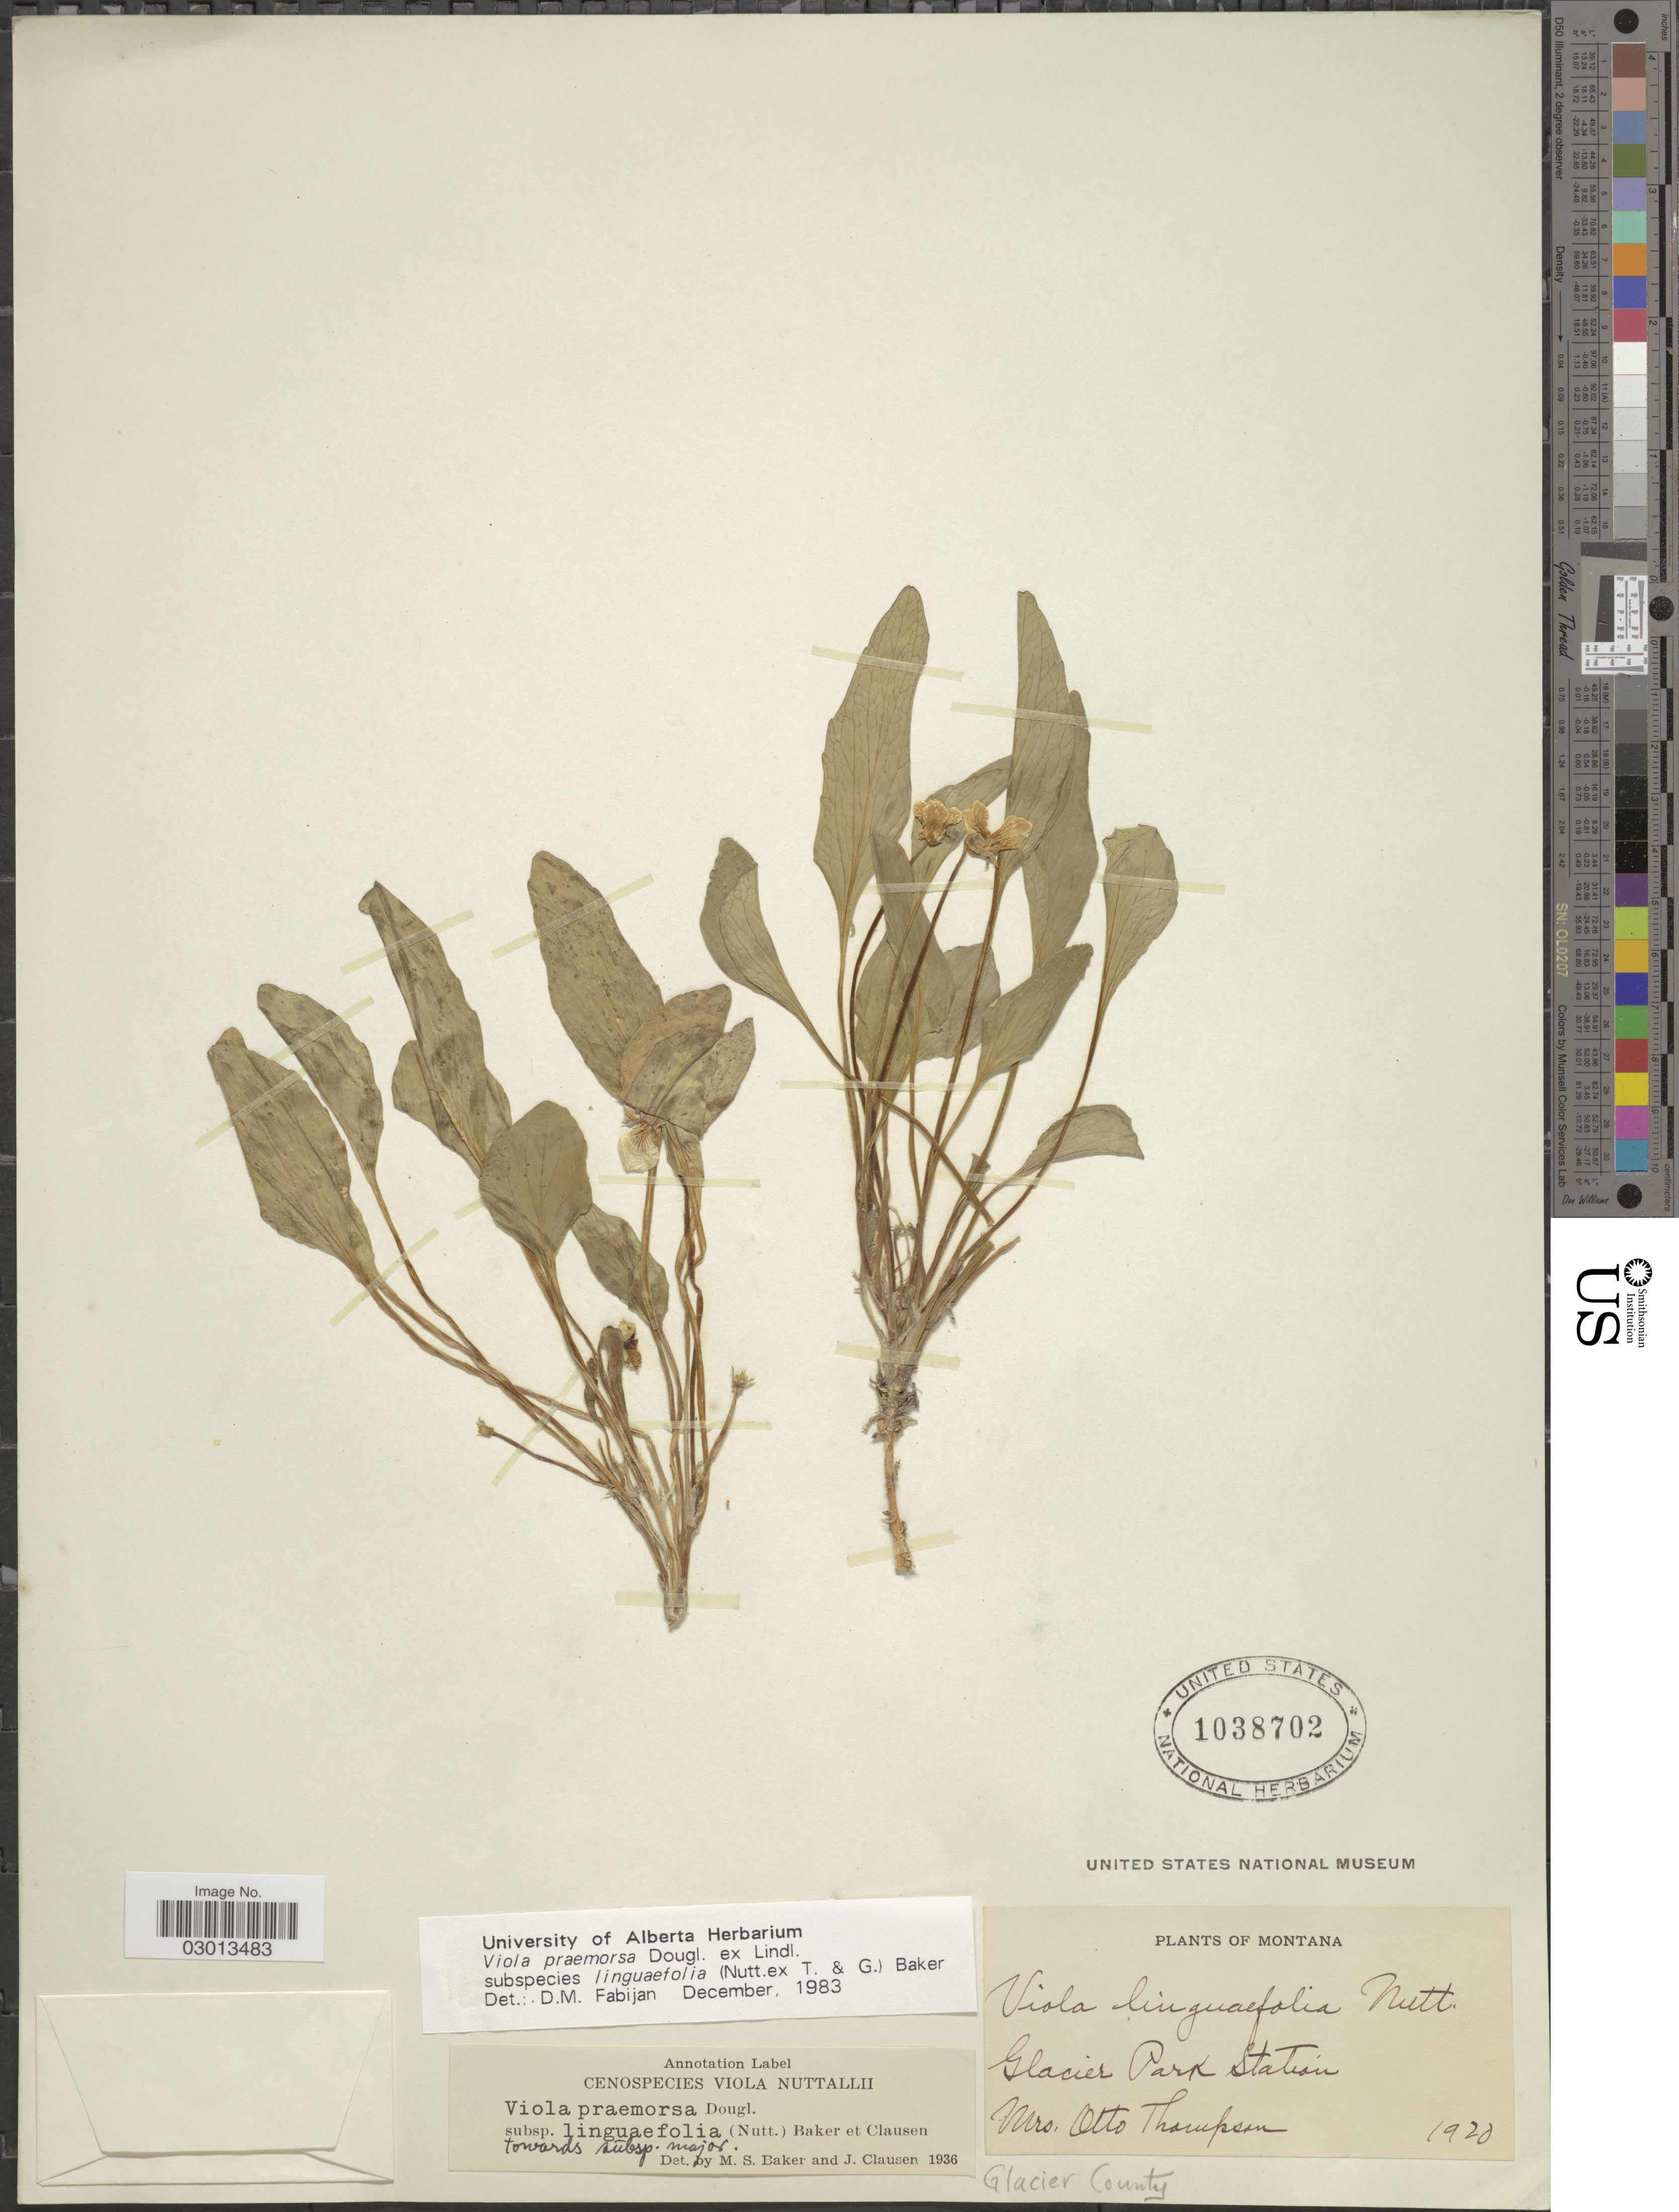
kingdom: Plantae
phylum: Tracheophyta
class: Magnoliopsida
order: Malpighiales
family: Violaceae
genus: Viola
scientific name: Viola praemorsa subsp. linguifolia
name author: (Nutt.) M.S. Baker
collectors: O. Thompson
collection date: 1920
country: United States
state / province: Montana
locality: Glacier Park Station. Glacier County.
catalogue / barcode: US 1038702